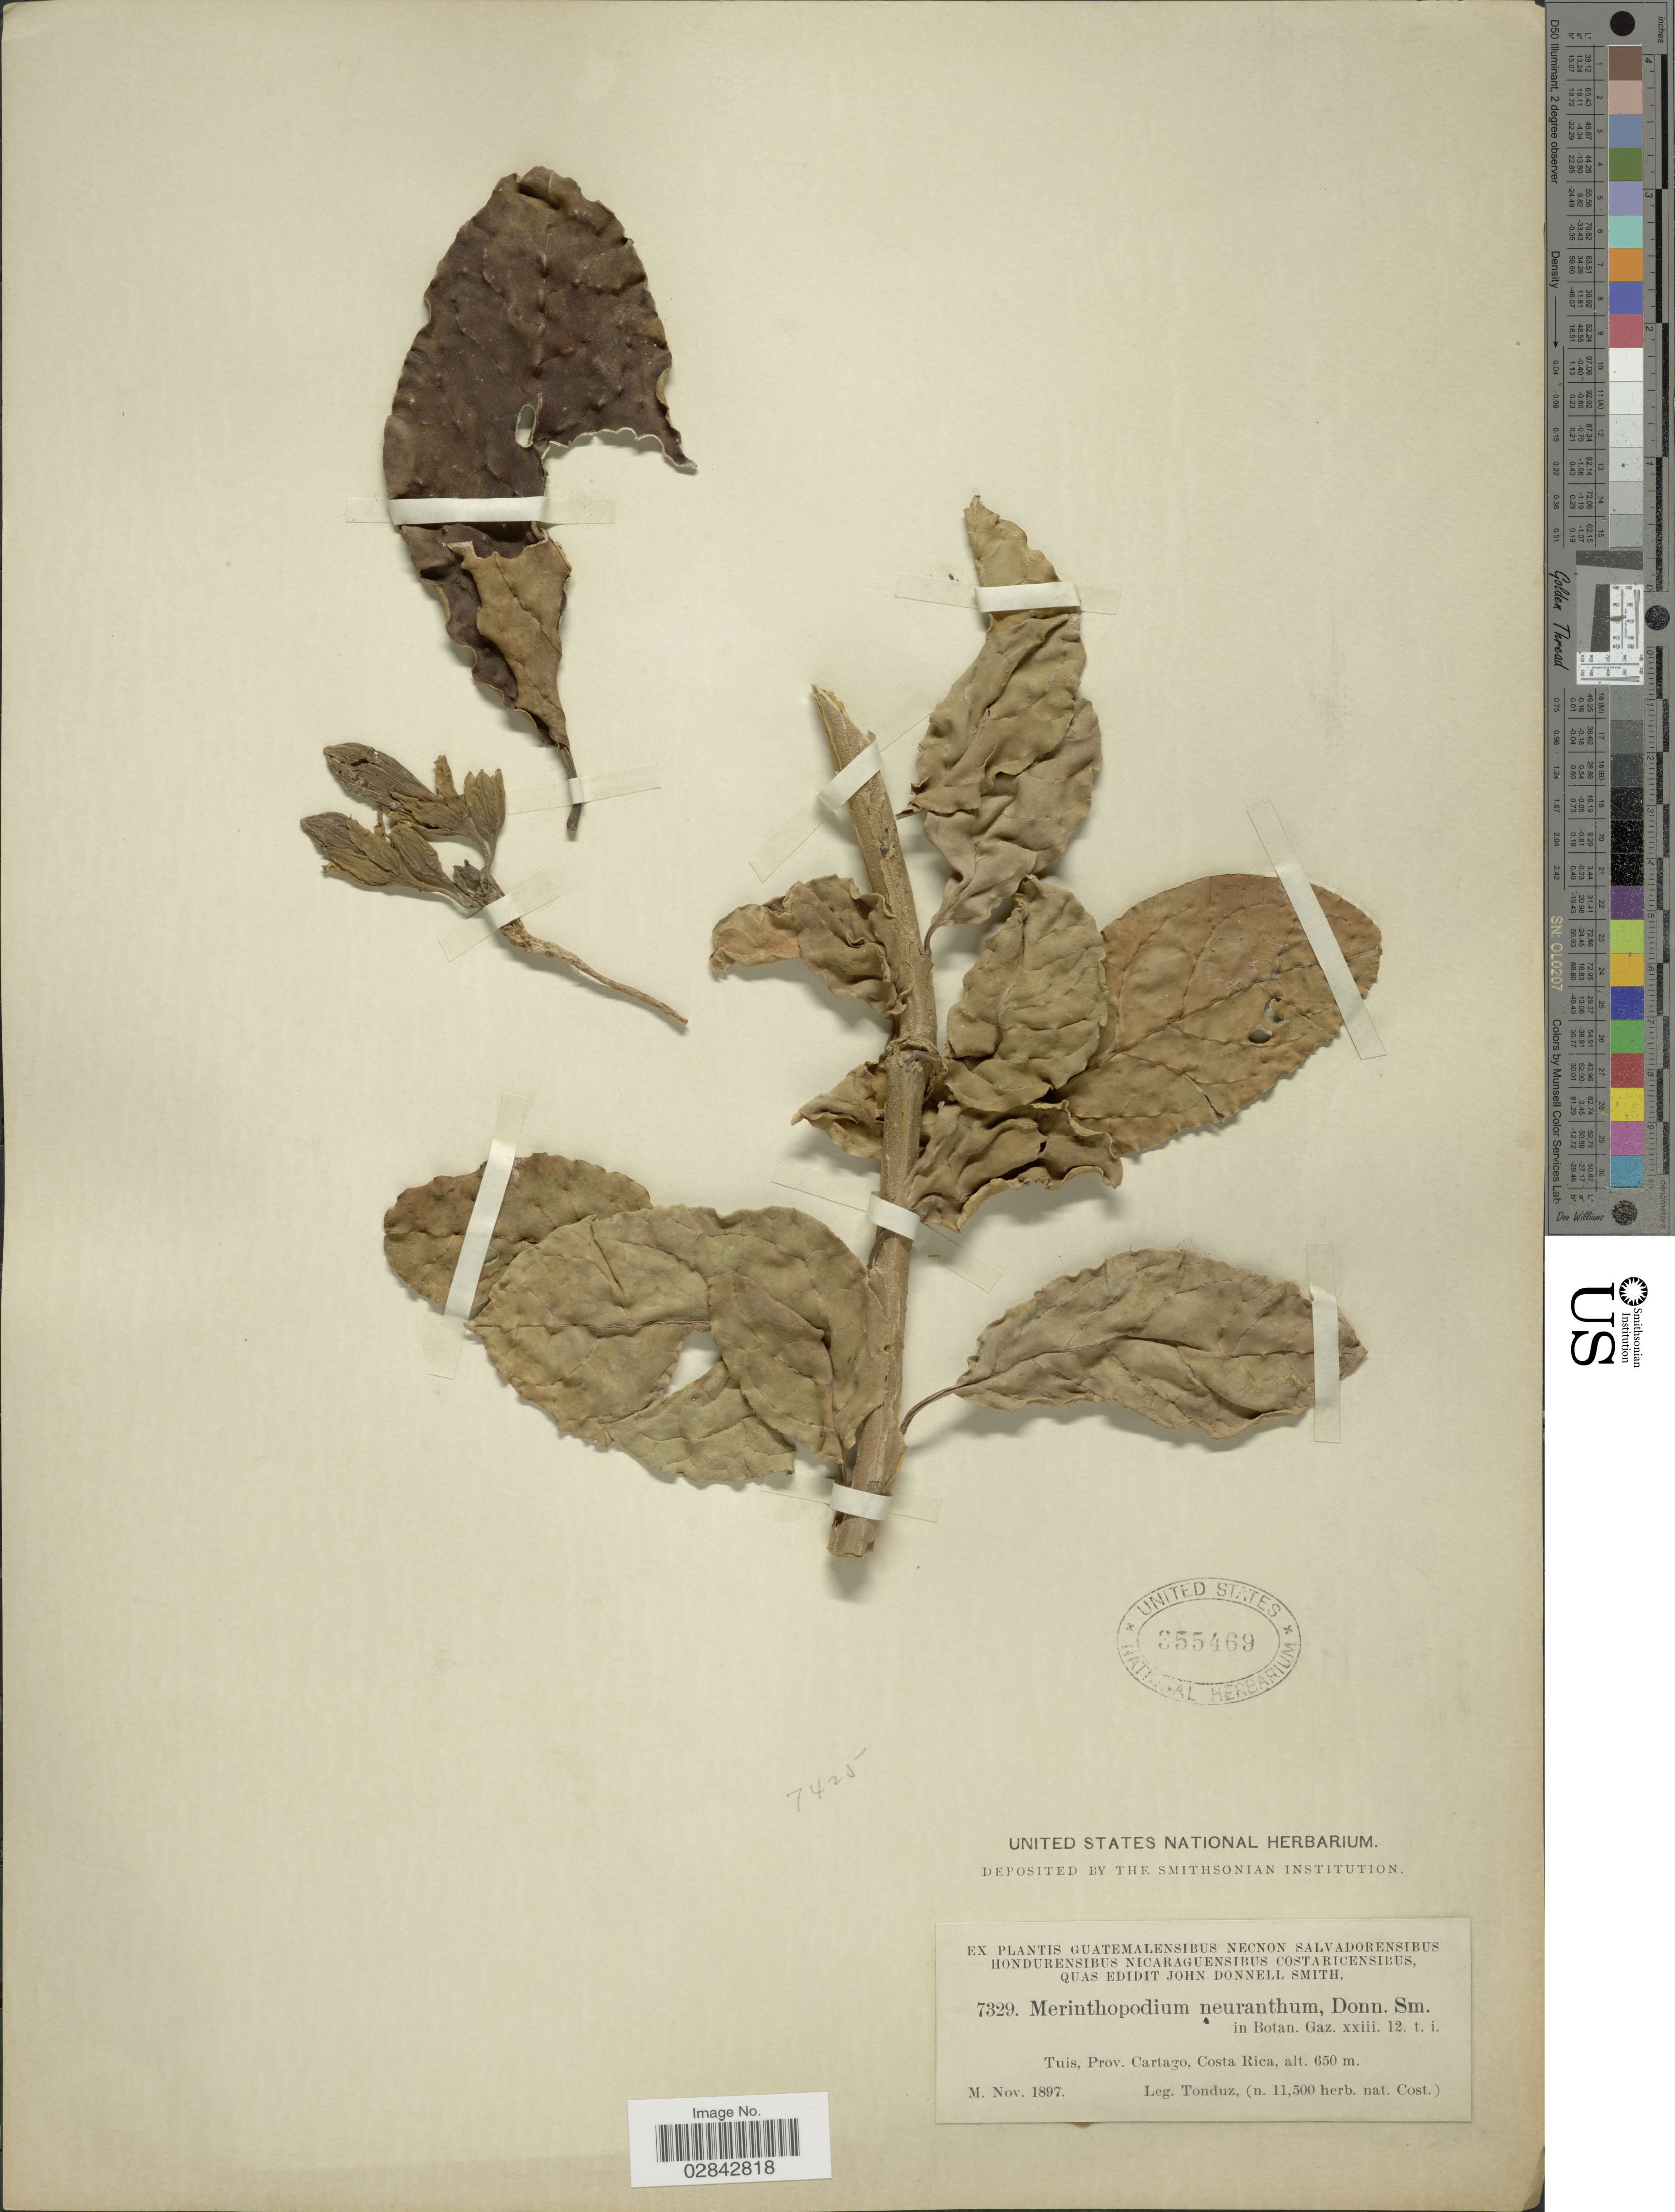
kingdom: Plantae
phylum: Tracheophyta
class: Magnoliopsida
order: Solanales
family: Solanaceae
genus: Markea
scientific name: Markea neurantha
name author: Hemsl.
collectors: Tonduz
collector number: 7329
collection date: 1897-11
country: Costa Rica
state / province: Cartago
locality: Tuis.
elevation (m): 650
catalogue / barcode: US 355469